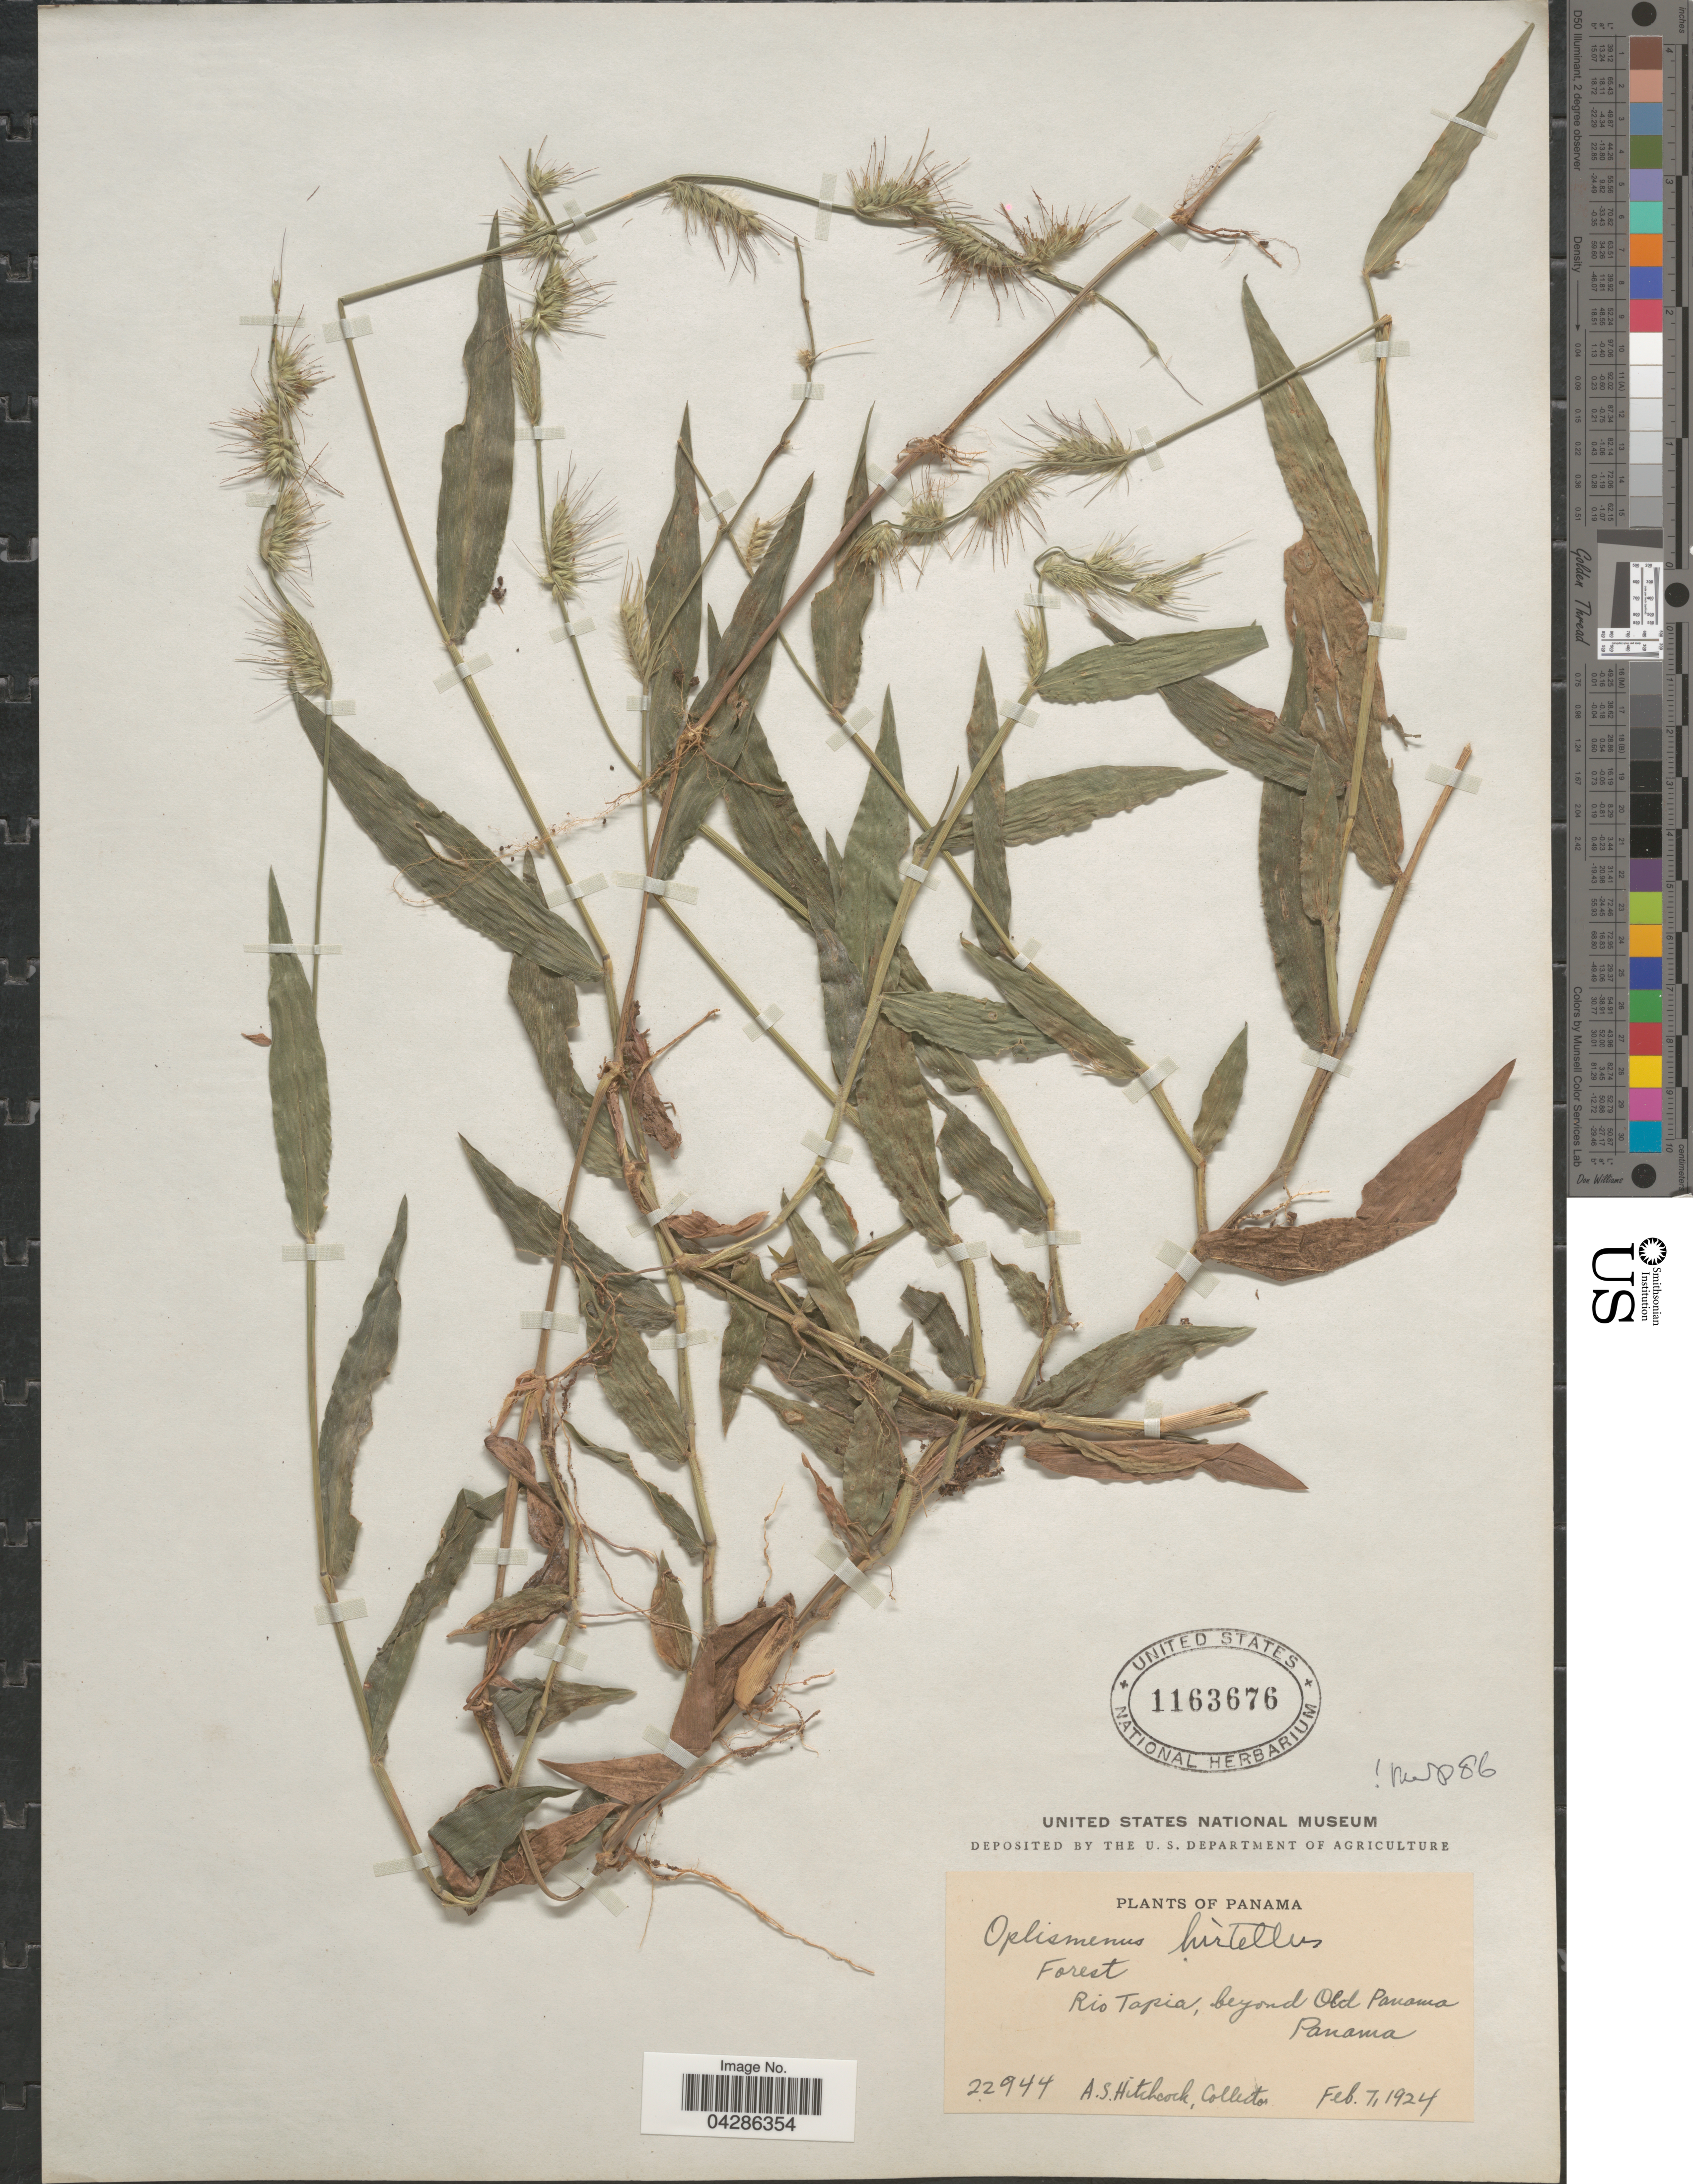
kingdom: Plantae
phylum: Tracheophyta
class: Liliopsida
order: Poales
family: Poaceae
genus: Oplismenus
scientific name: Oplismenus hirtellus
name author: (L.) P. Beauv.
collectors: A. S. Hitchcock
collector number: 22944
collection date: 1924-02-07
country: Panama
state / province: Panamá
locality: Rio Tapia, beyond Old Panama.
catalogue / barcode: US 1163676